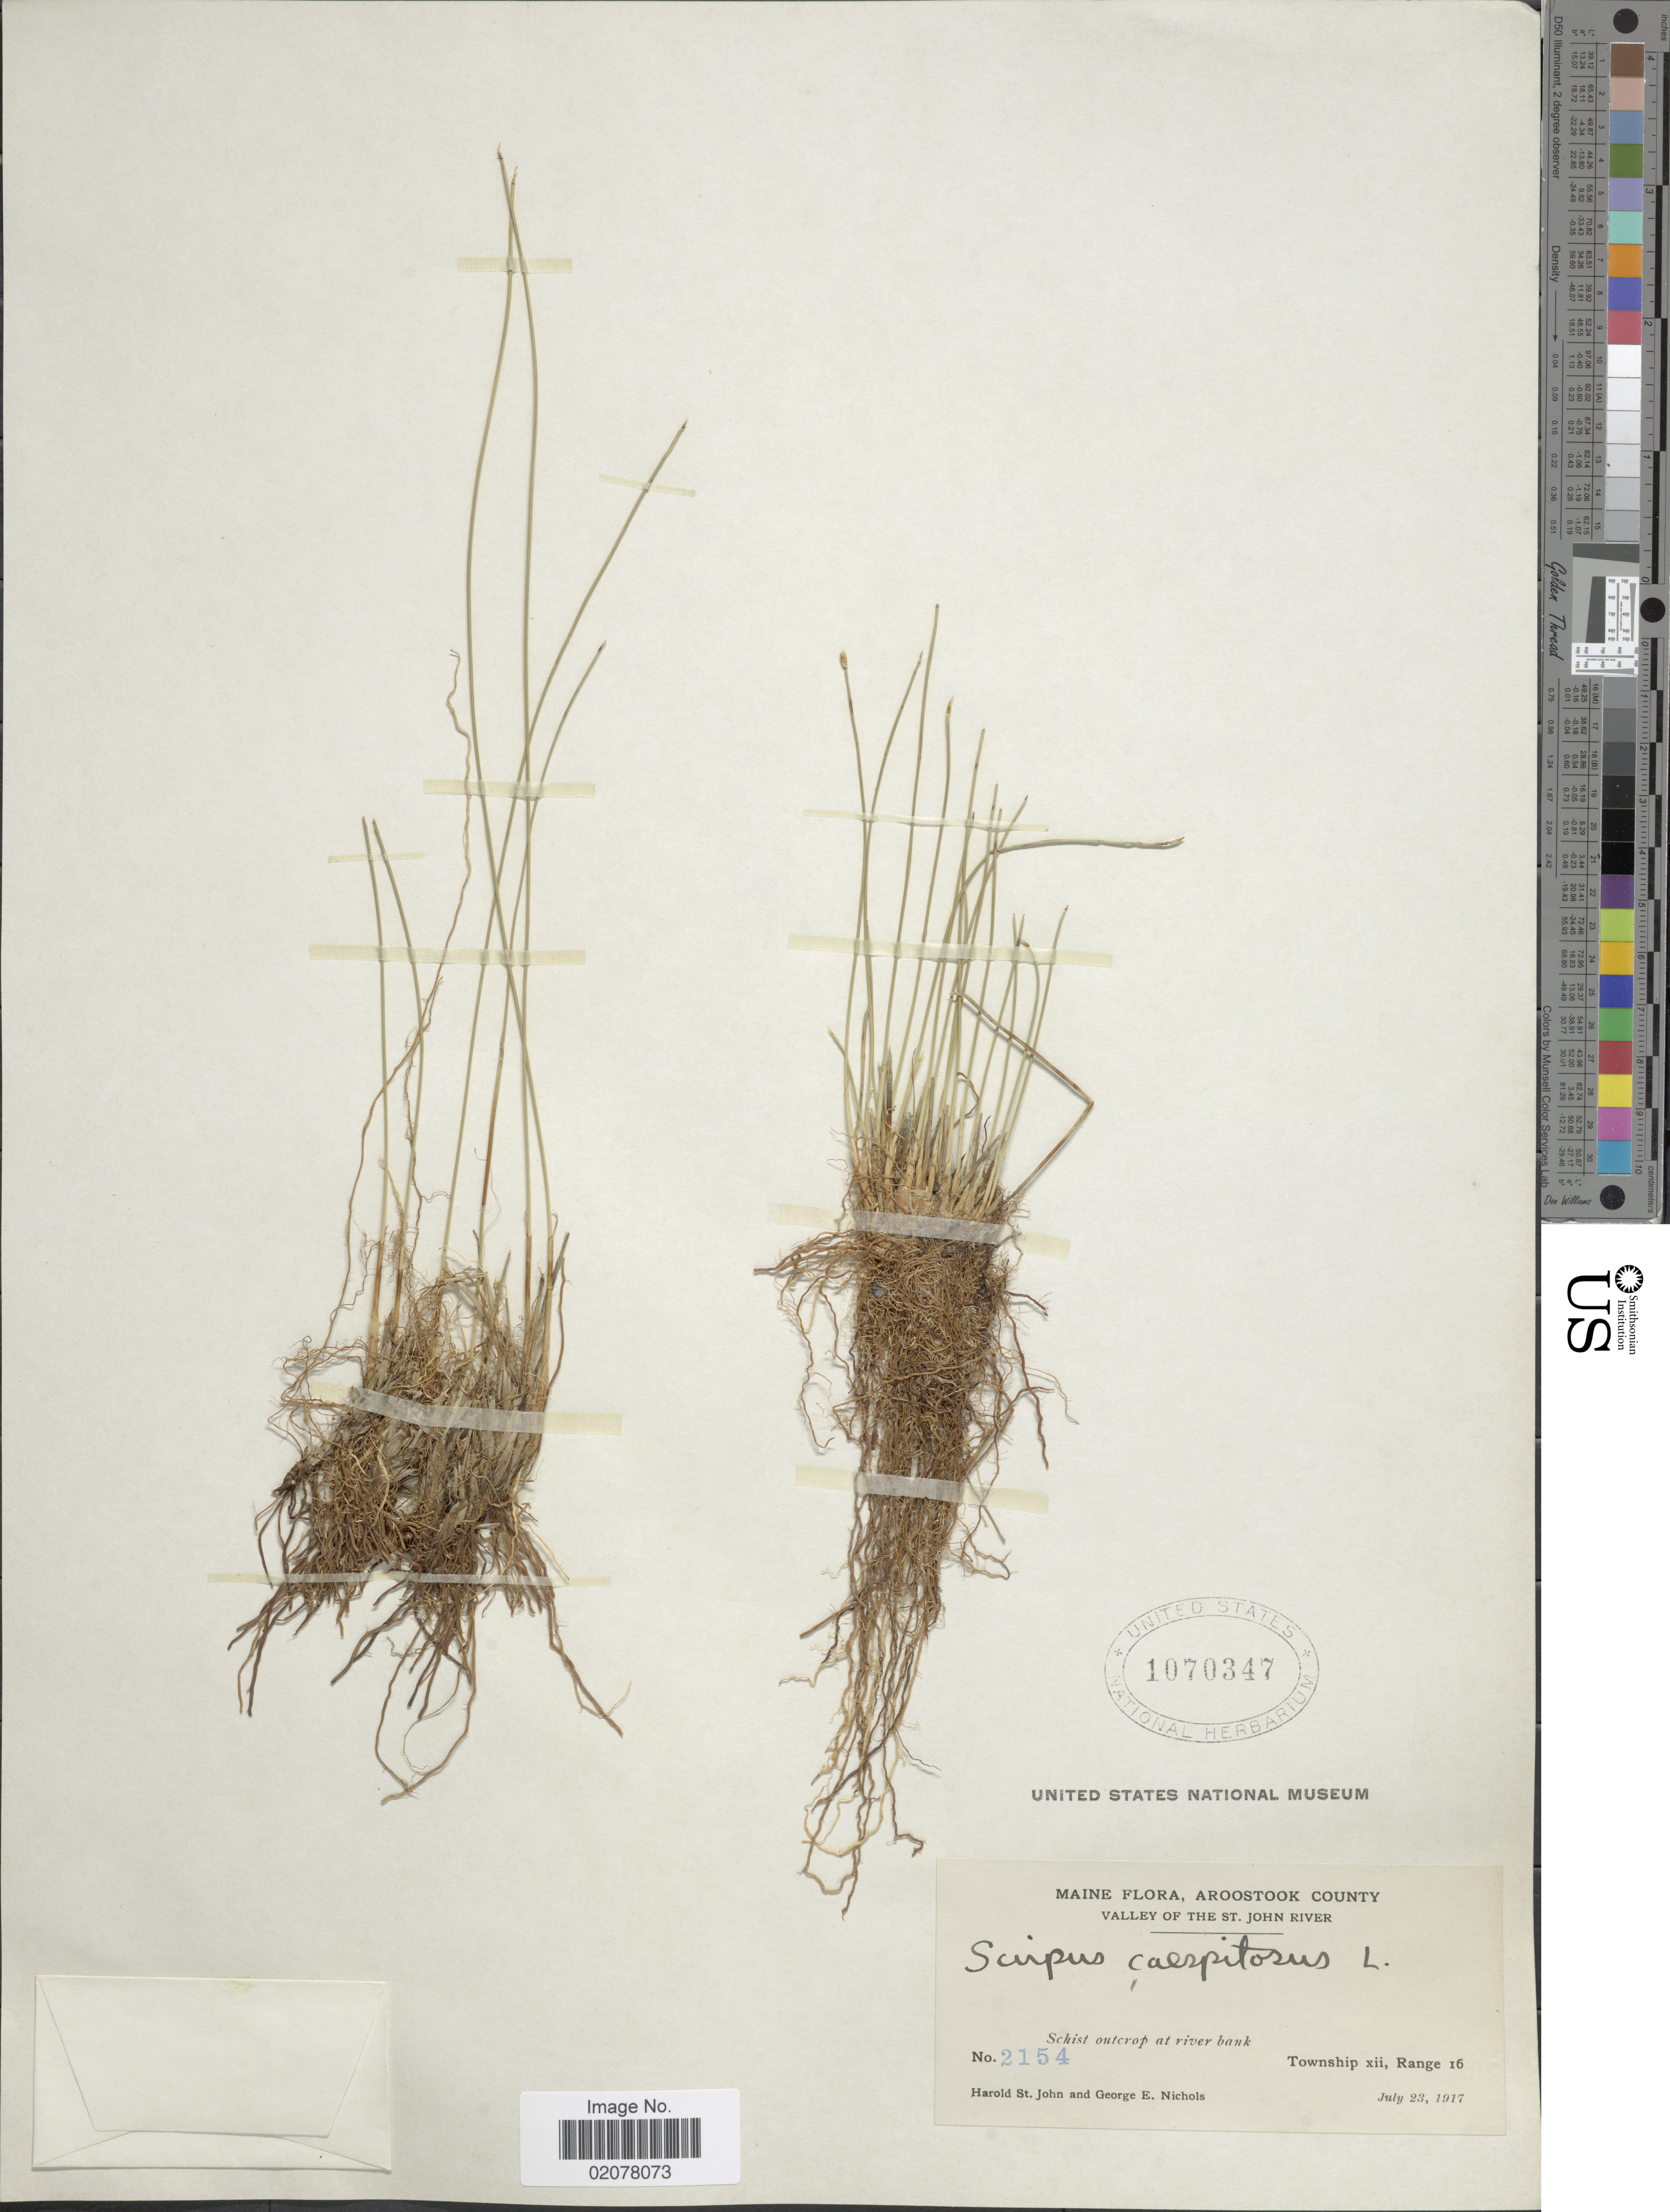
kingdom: Plantae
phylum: Tracheophyta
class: Liliopsida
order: Poales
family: Cyperaceae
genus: Trichophorum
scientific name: Trichophorum cespitosum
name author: (L.) Hartm.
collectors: H. St. John & G. E. Nichols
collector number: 2154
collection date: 1917-07-23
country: United States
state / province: Maine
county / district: Aroostook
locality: Valley of the St. John River. Schist outcrop at river bank. Township xii, Range 16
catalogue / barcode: US 1070347